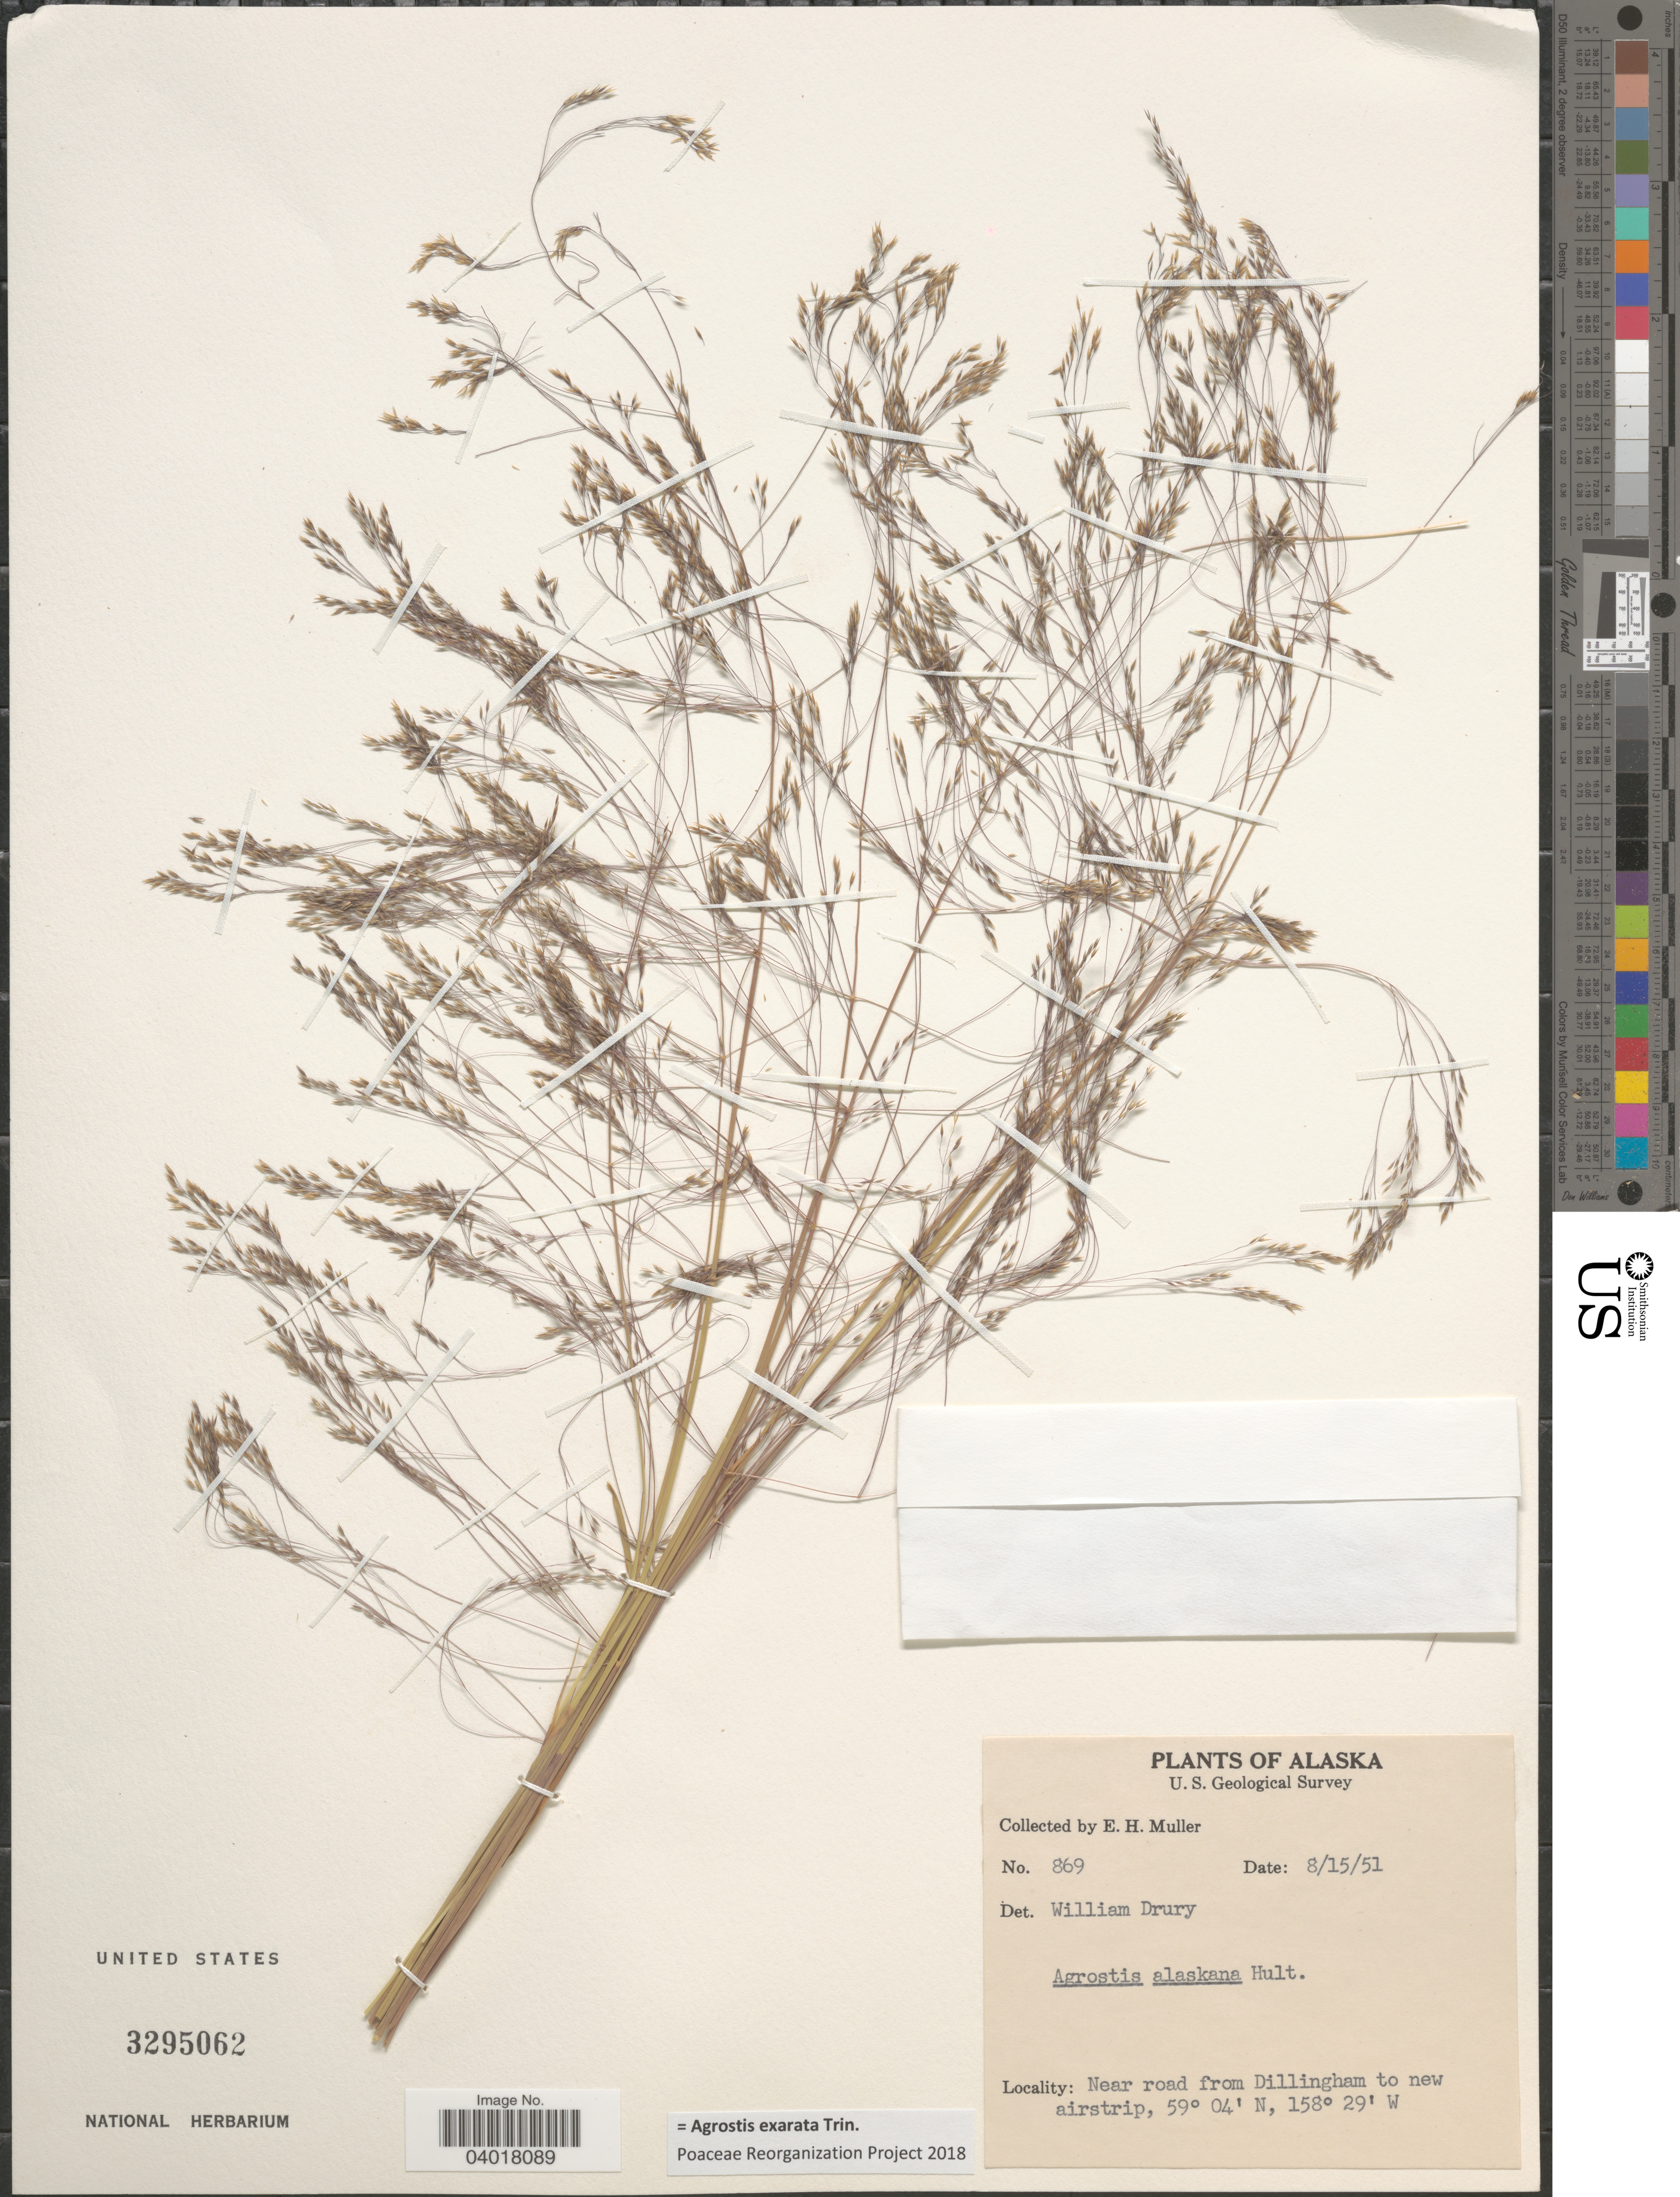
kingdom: Plantae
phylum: Tracheophyta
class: Liliopsida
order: Poales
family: Poaceae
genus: Agrostis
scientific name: Agrostis exarata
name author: Trin.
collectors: E. H. Muller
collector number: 869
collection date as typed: Transcribed d/m/y: 15/8/51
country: United States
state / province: Alaska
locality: Near road from Dillingham to new airstrip.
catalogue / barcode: US 3295062